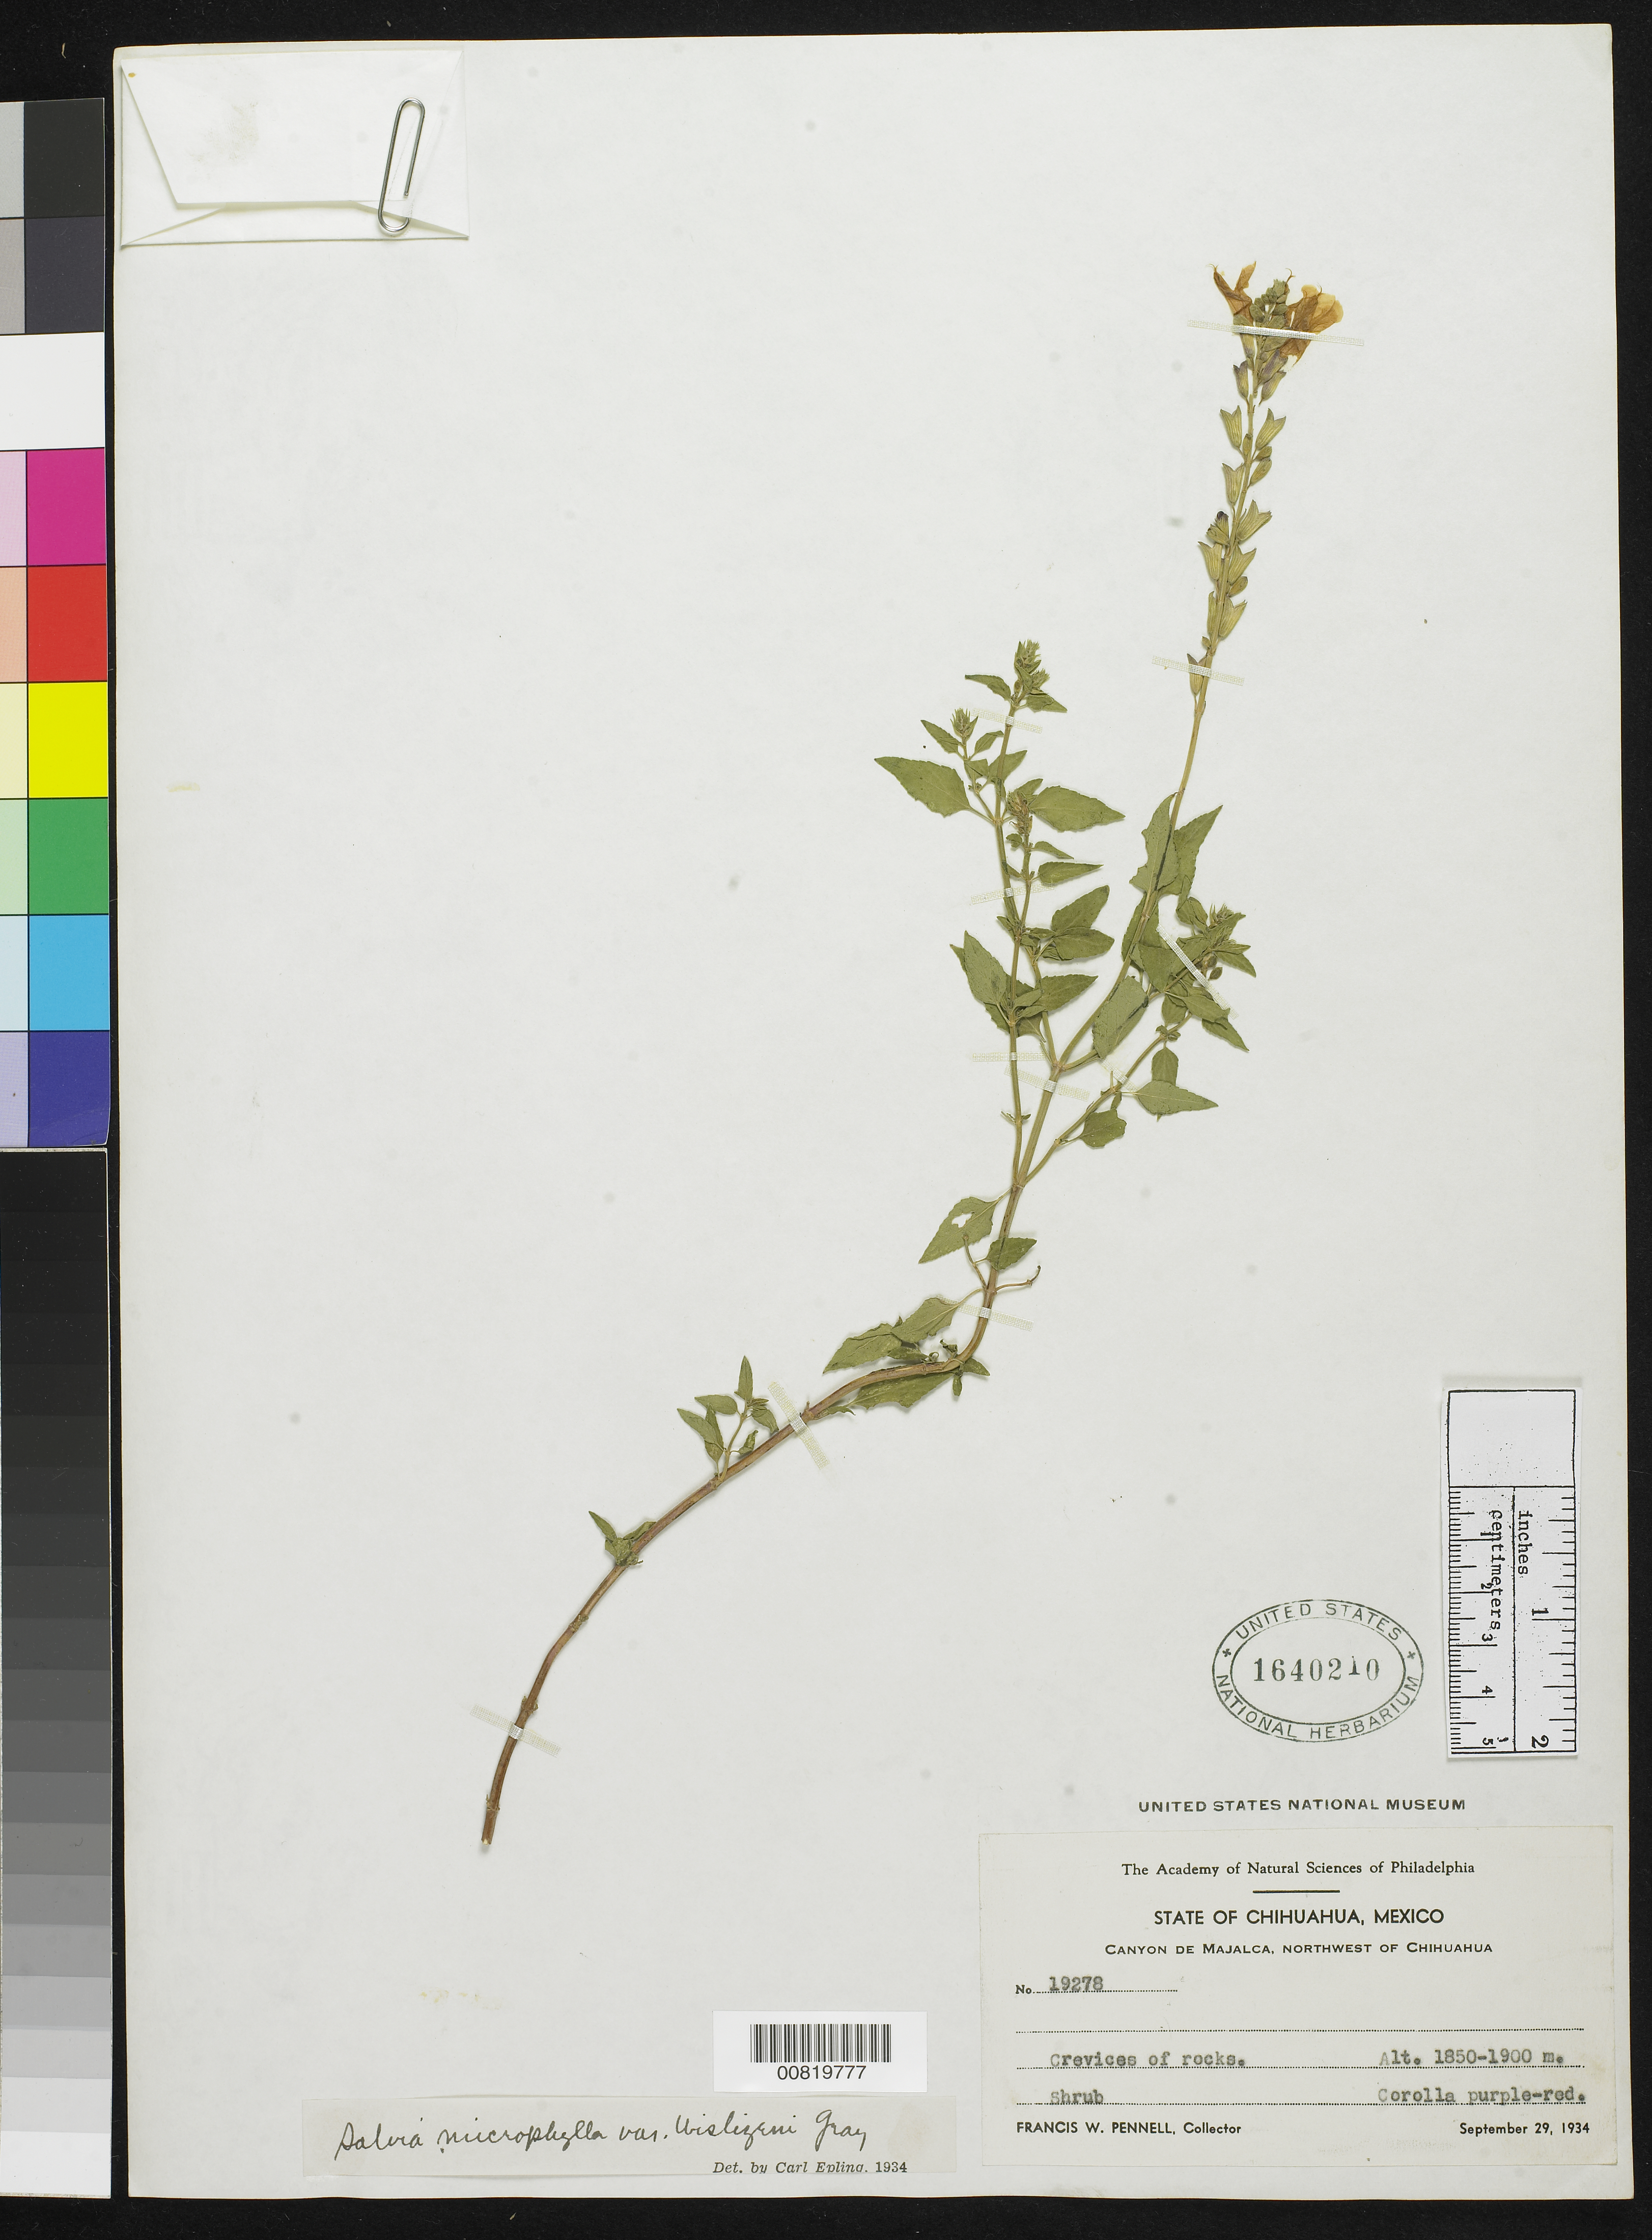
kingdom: Plantae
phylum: Tracheophyta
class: Magnoliopsida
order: Lamiales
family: Lamiaceae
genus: Salvia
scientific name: Salvia microphylla var. wislizenii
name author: A. Gray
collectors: F. W. Pennell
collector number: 19278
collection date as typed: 29 Sep 1934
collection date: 1934-09-29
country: Mexico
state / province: Chihuahua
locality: Canyon de Majalca, Northwest of Chihuahua.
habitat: Crevices of rocks.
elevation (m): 1900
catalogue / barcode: US 1640210